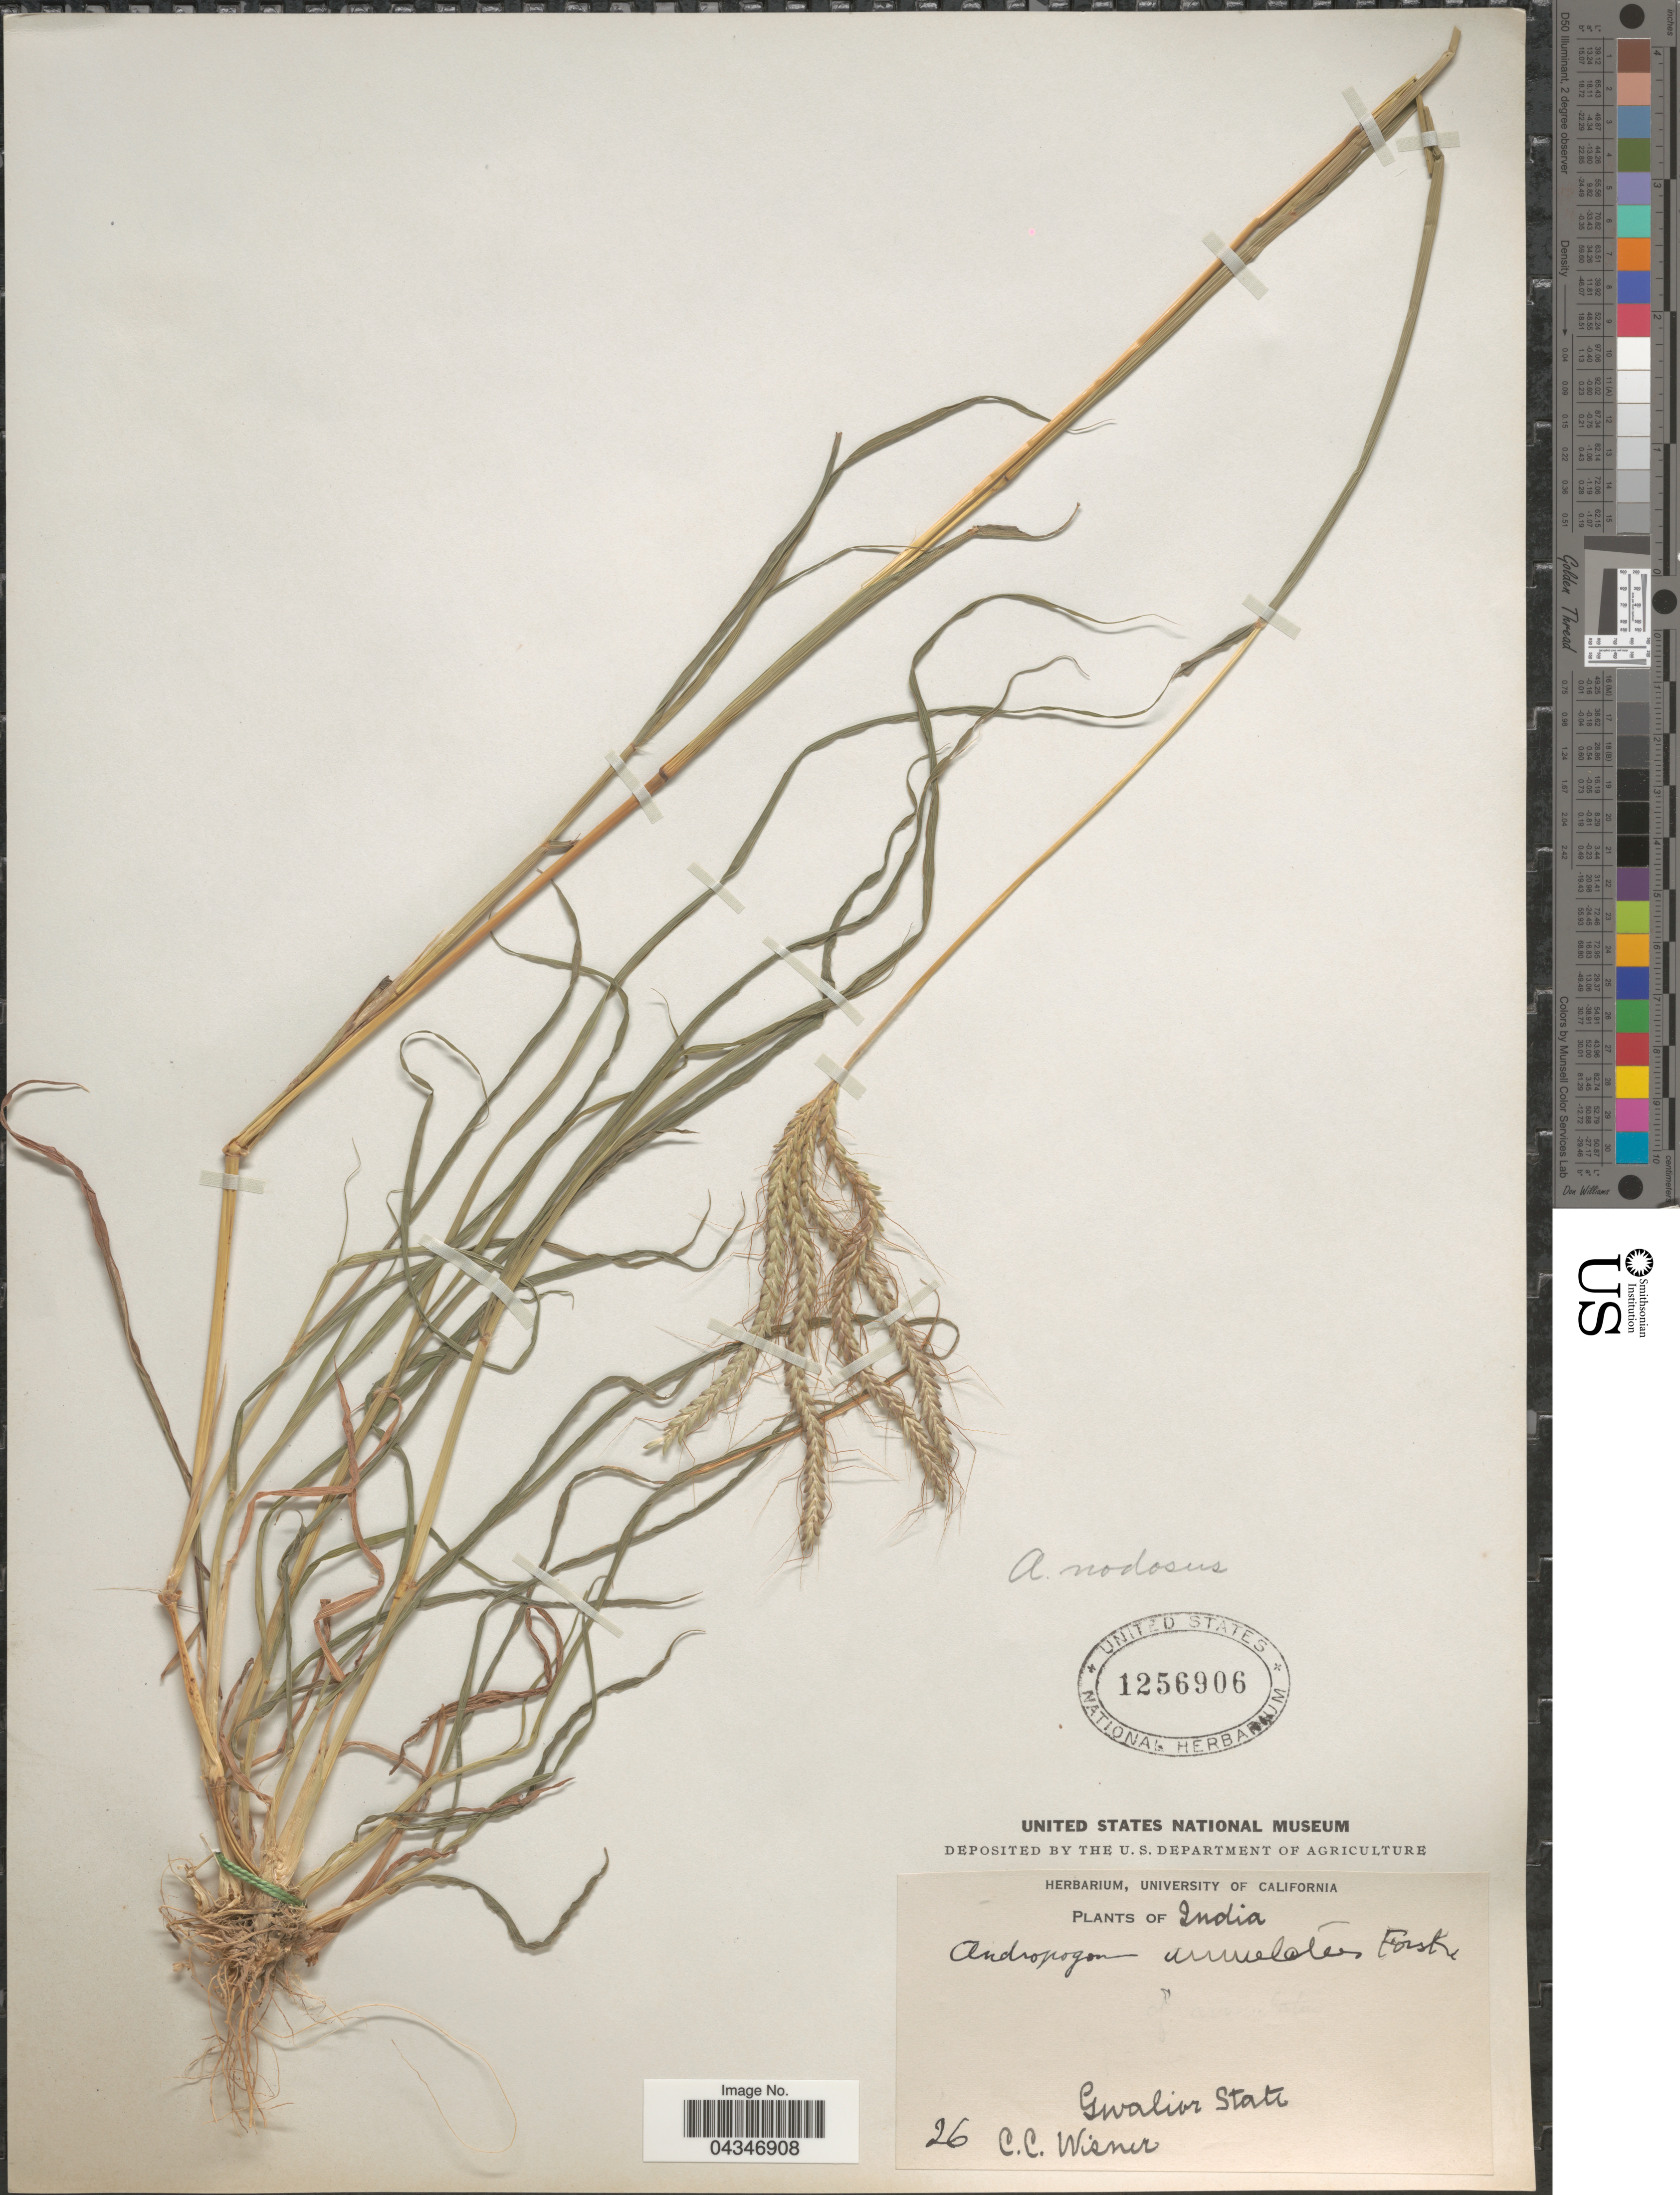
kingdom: Plantae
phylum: Tracheophyta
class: Liliopsida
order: Poales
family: Poaceae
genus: Andropogon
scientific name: Andropogon sp.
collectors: C. Wisner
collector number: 26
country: India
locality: Gwalior State.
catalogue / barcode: US 1256906